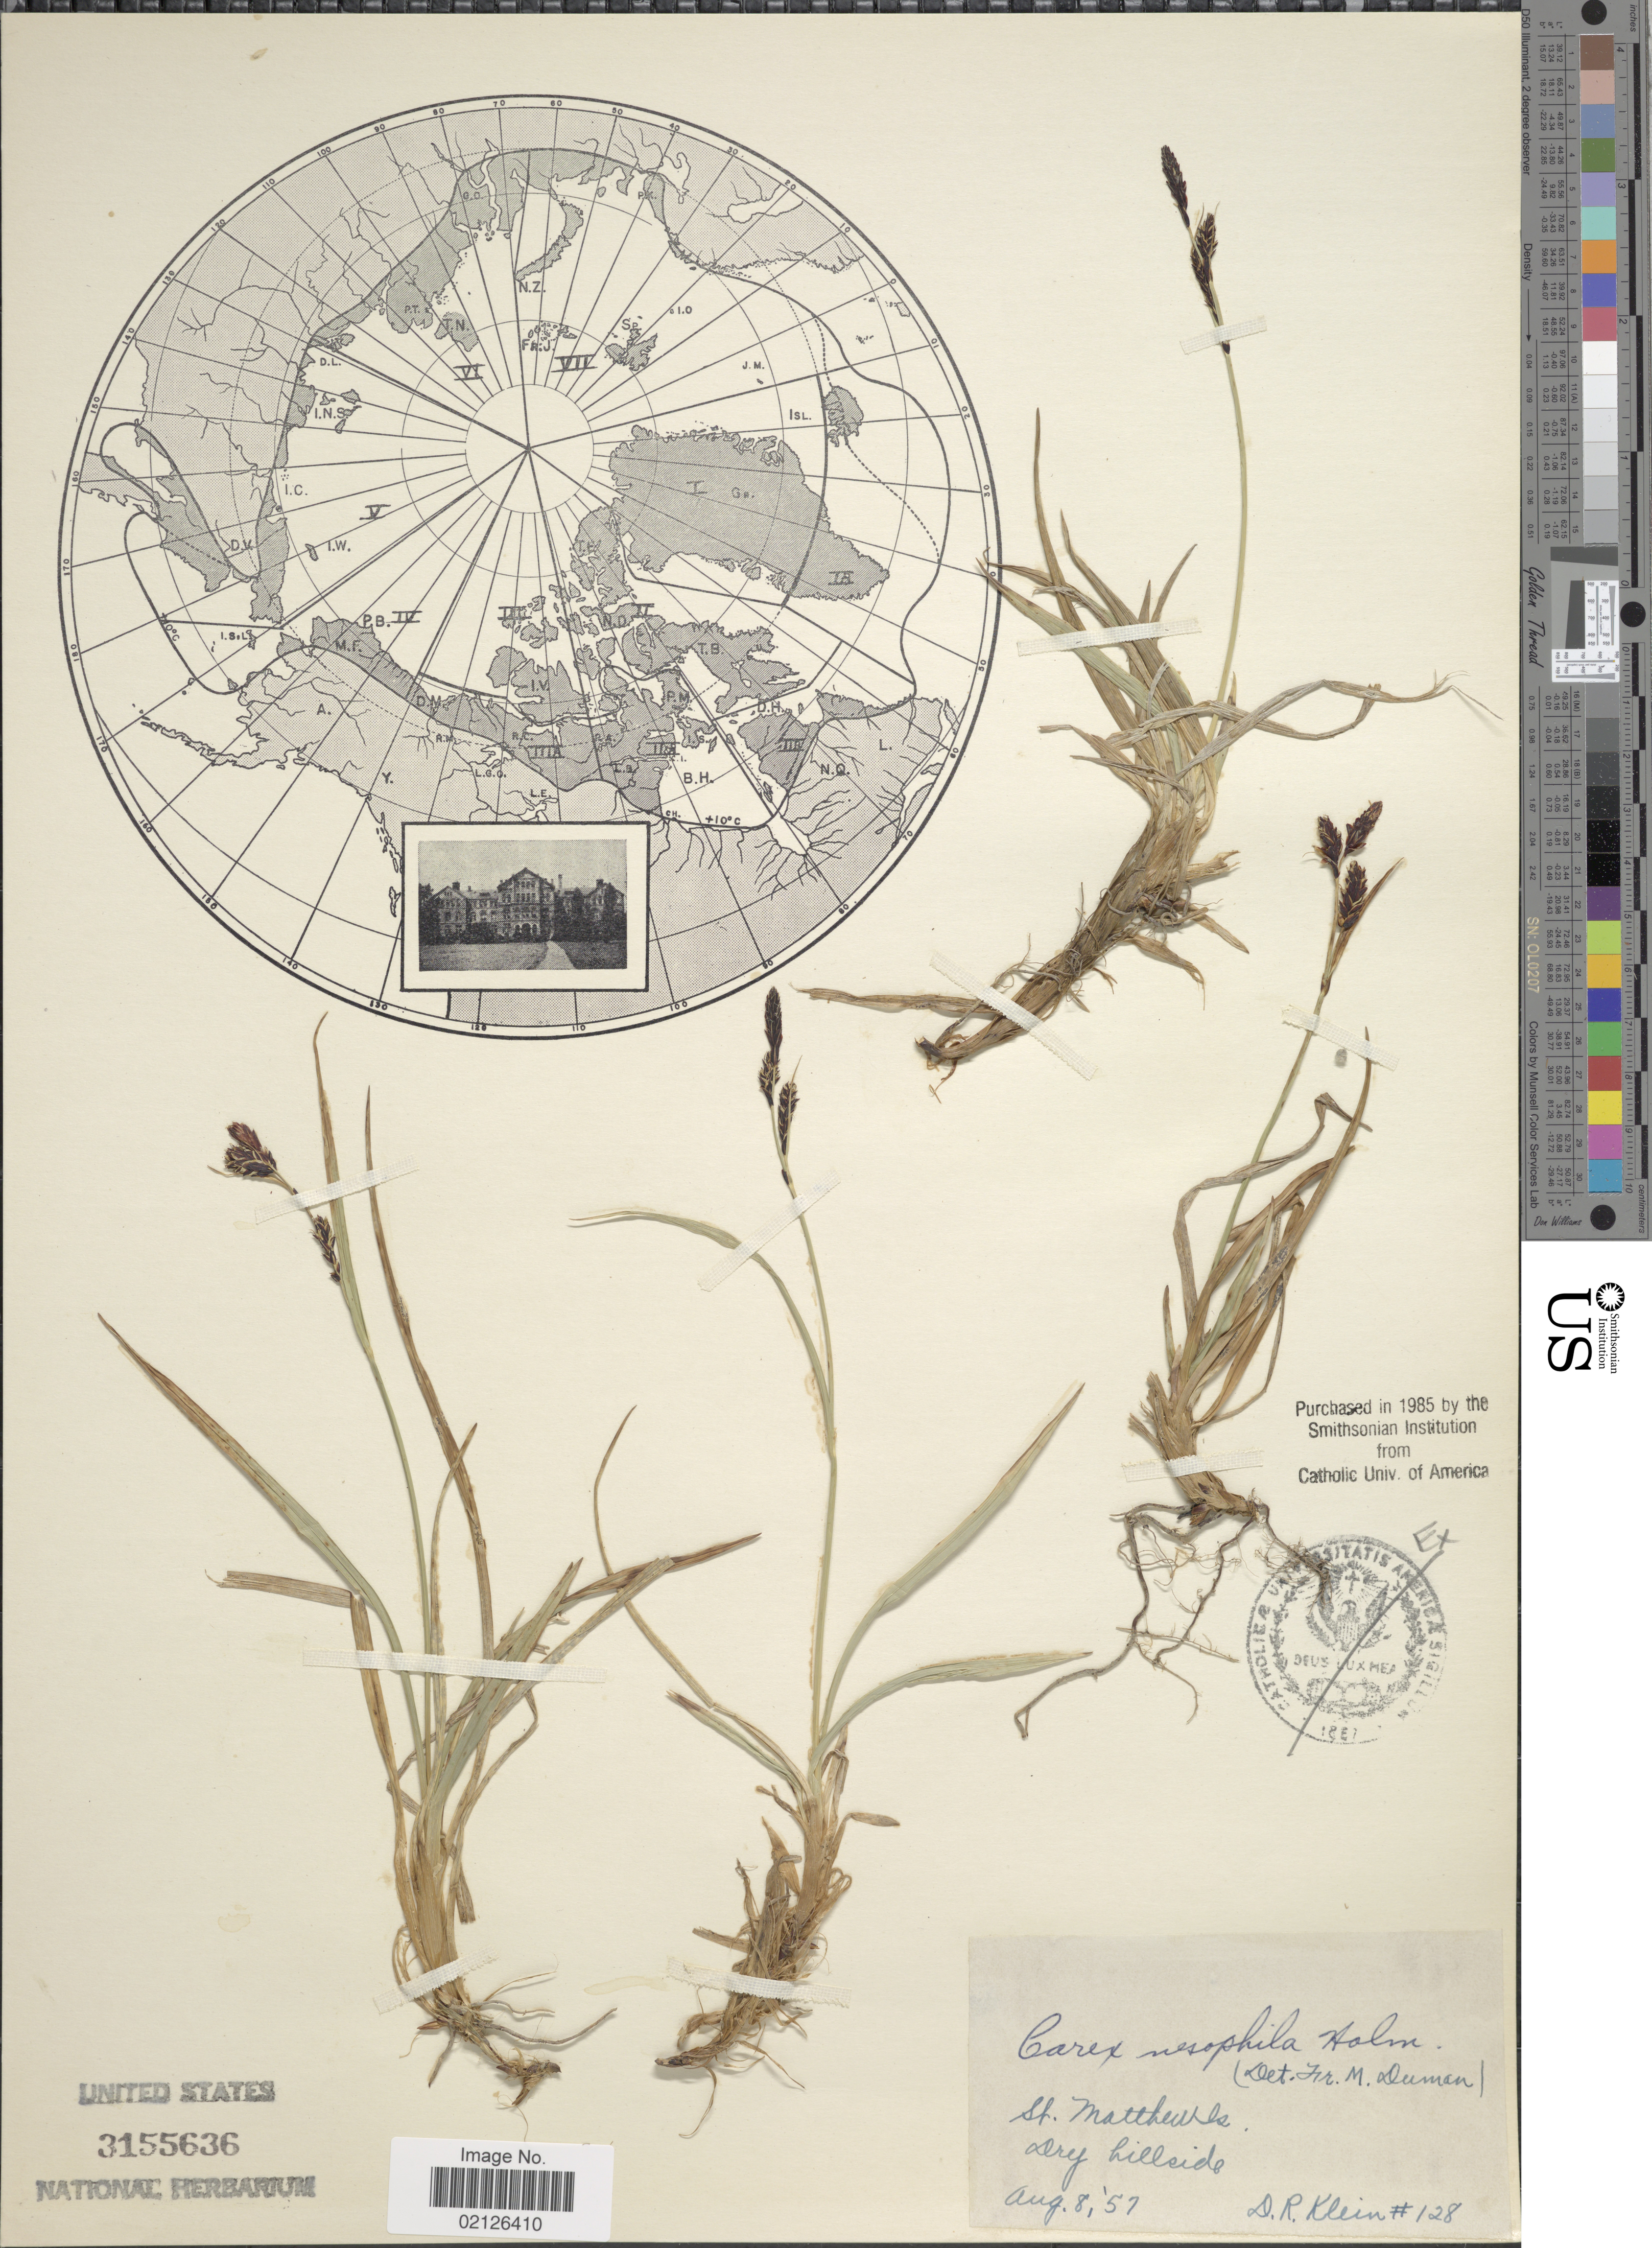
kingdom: Plantae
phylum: Tracheophyta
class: Liliopsida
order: Poales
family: Cyperaceae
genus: Carex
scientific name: Carex microchaeta subsp. nesophila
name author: (Holm) D.F. Murray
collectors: D. Klein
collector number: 128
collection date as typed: Transcribed d/m/y: 8/8/57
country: United States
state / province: Alaska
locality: St Matthews, Dry hillside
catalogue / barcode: US 3155636